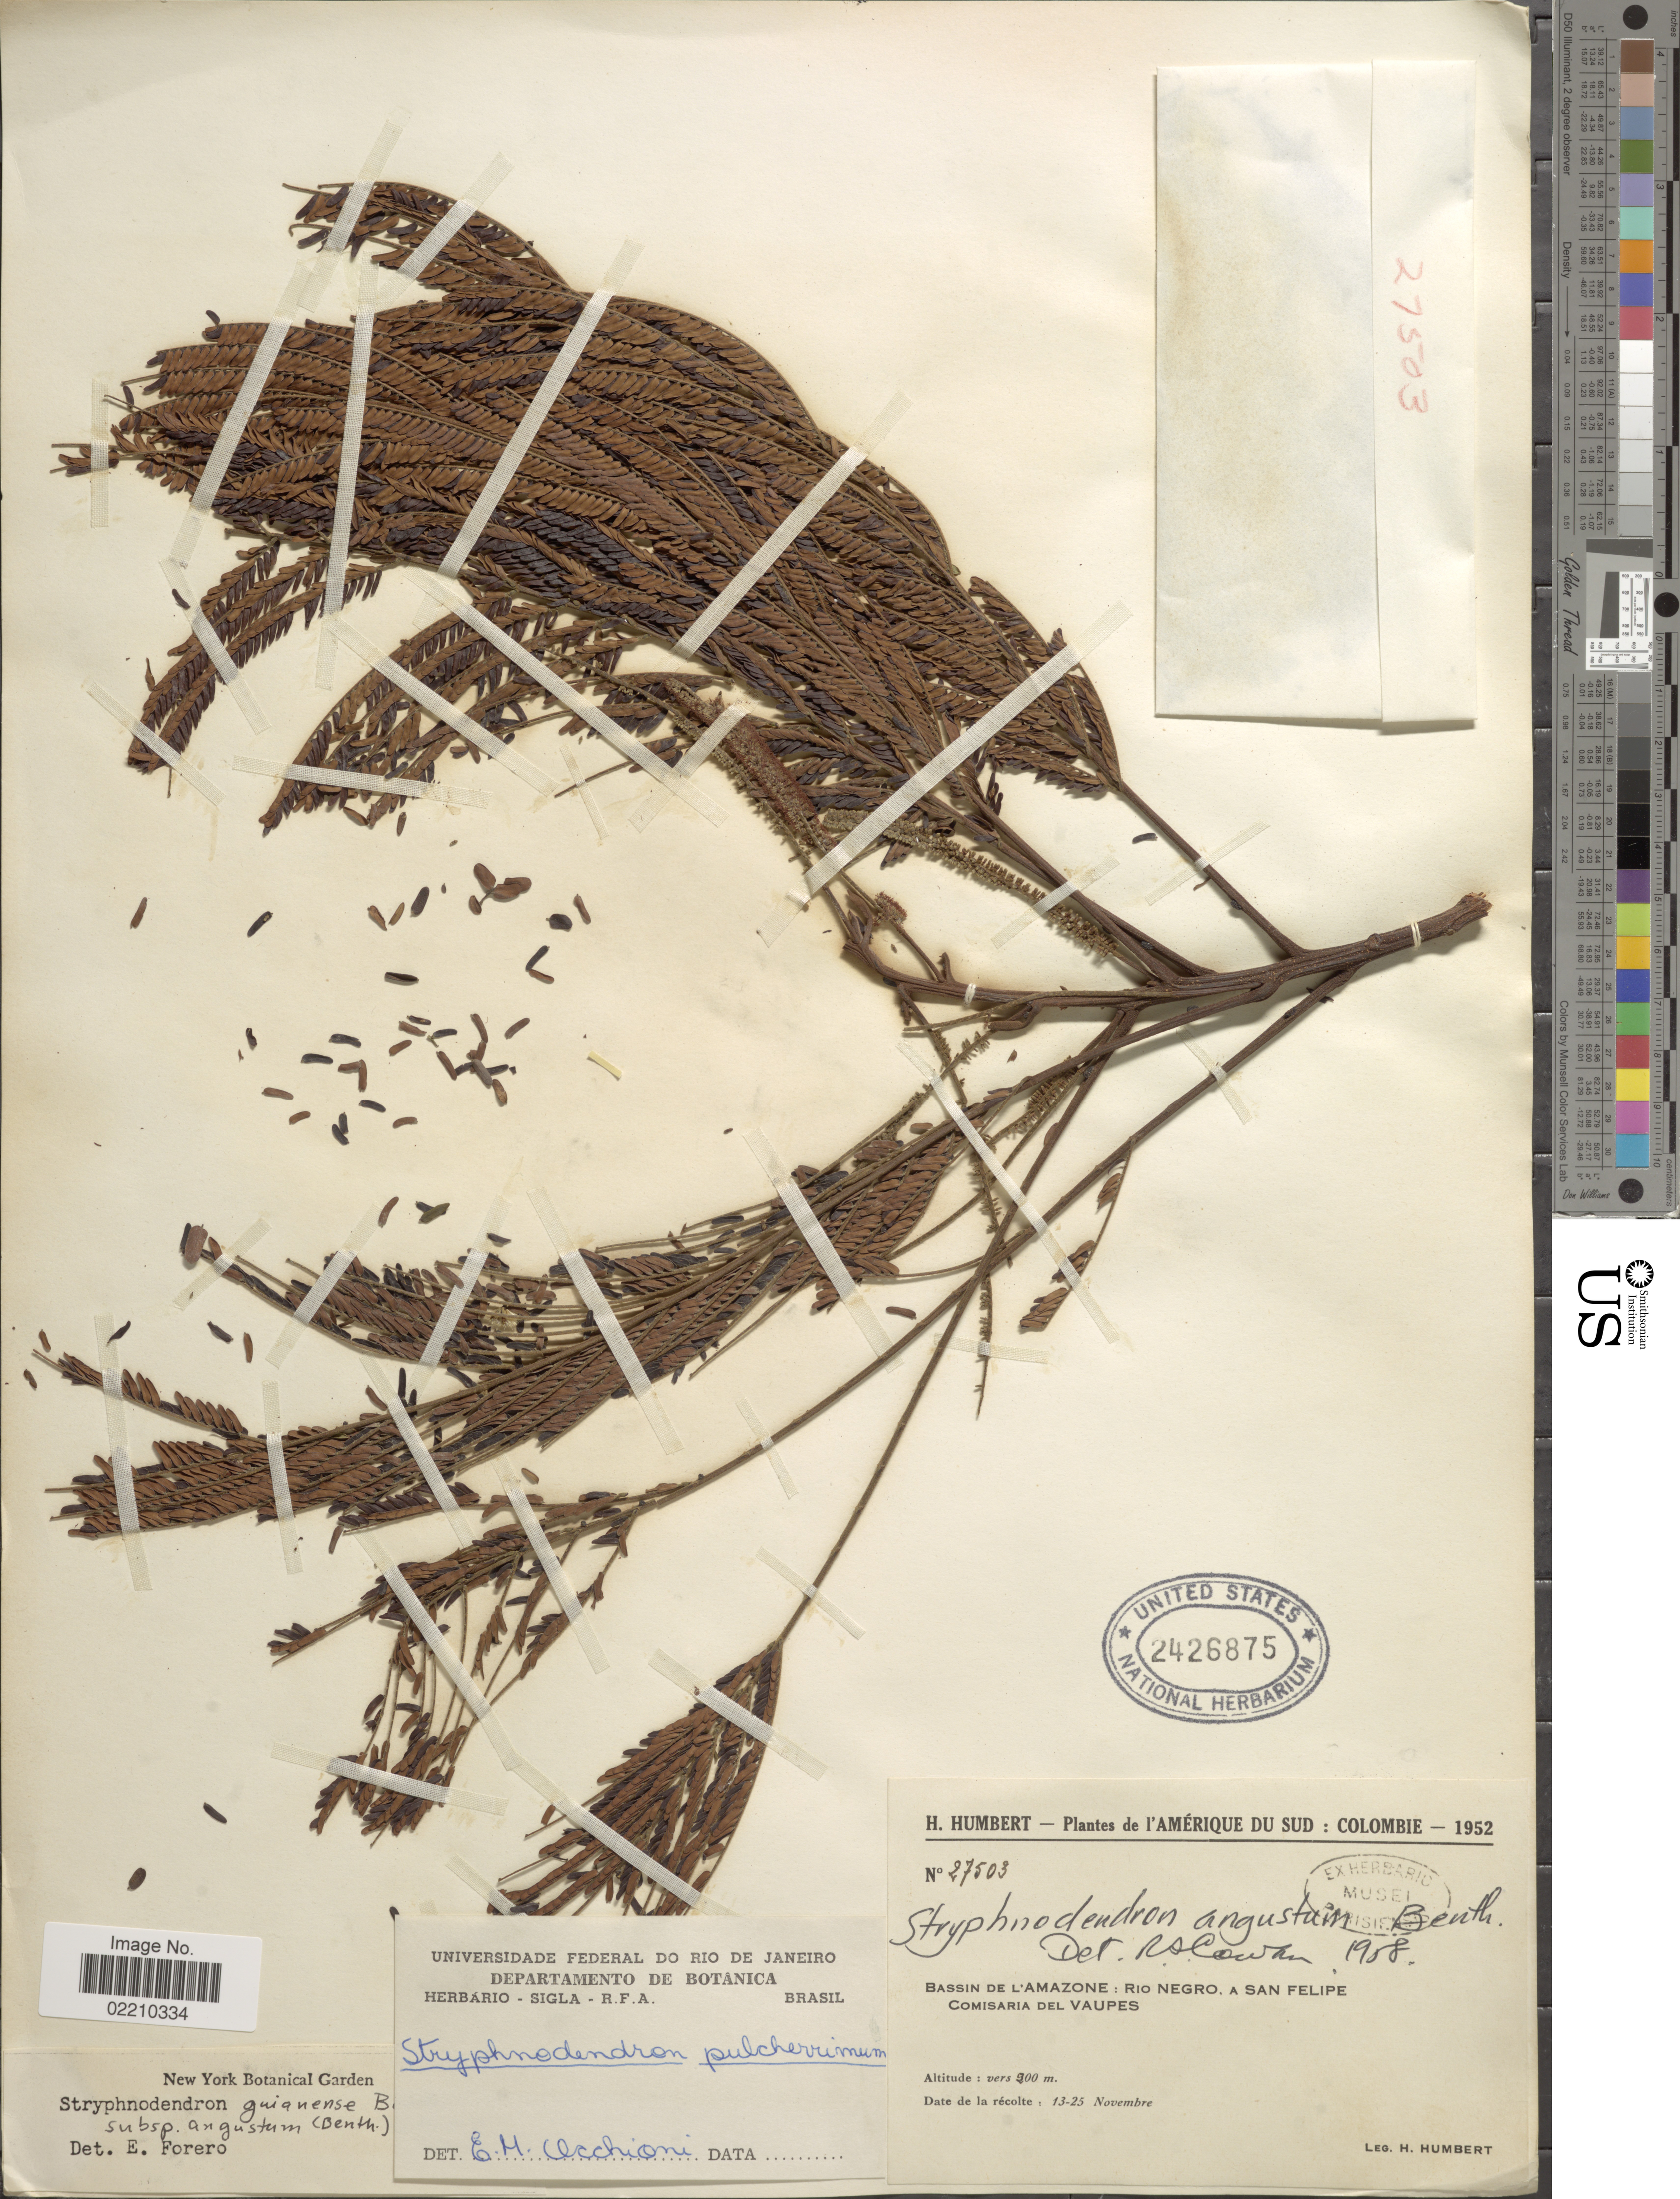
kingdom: Plantae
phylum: Tracheophyta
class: Magnoliopsida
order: Fabales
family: Fabaceae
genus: Stryphnodendron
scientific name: Stryphnodendron pulcherrimum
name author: (Willd.) Hochr.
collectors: H. Humbert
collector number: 27503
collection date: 1952-11-13/1952-11-25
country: Colombia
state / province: Vaupés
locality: L'Amérique Du Sud, Bassin de L'Amazone: Rio Negro, A San Felipe Comisaria Del Vaupes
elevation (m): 200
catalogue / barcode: US 2426875